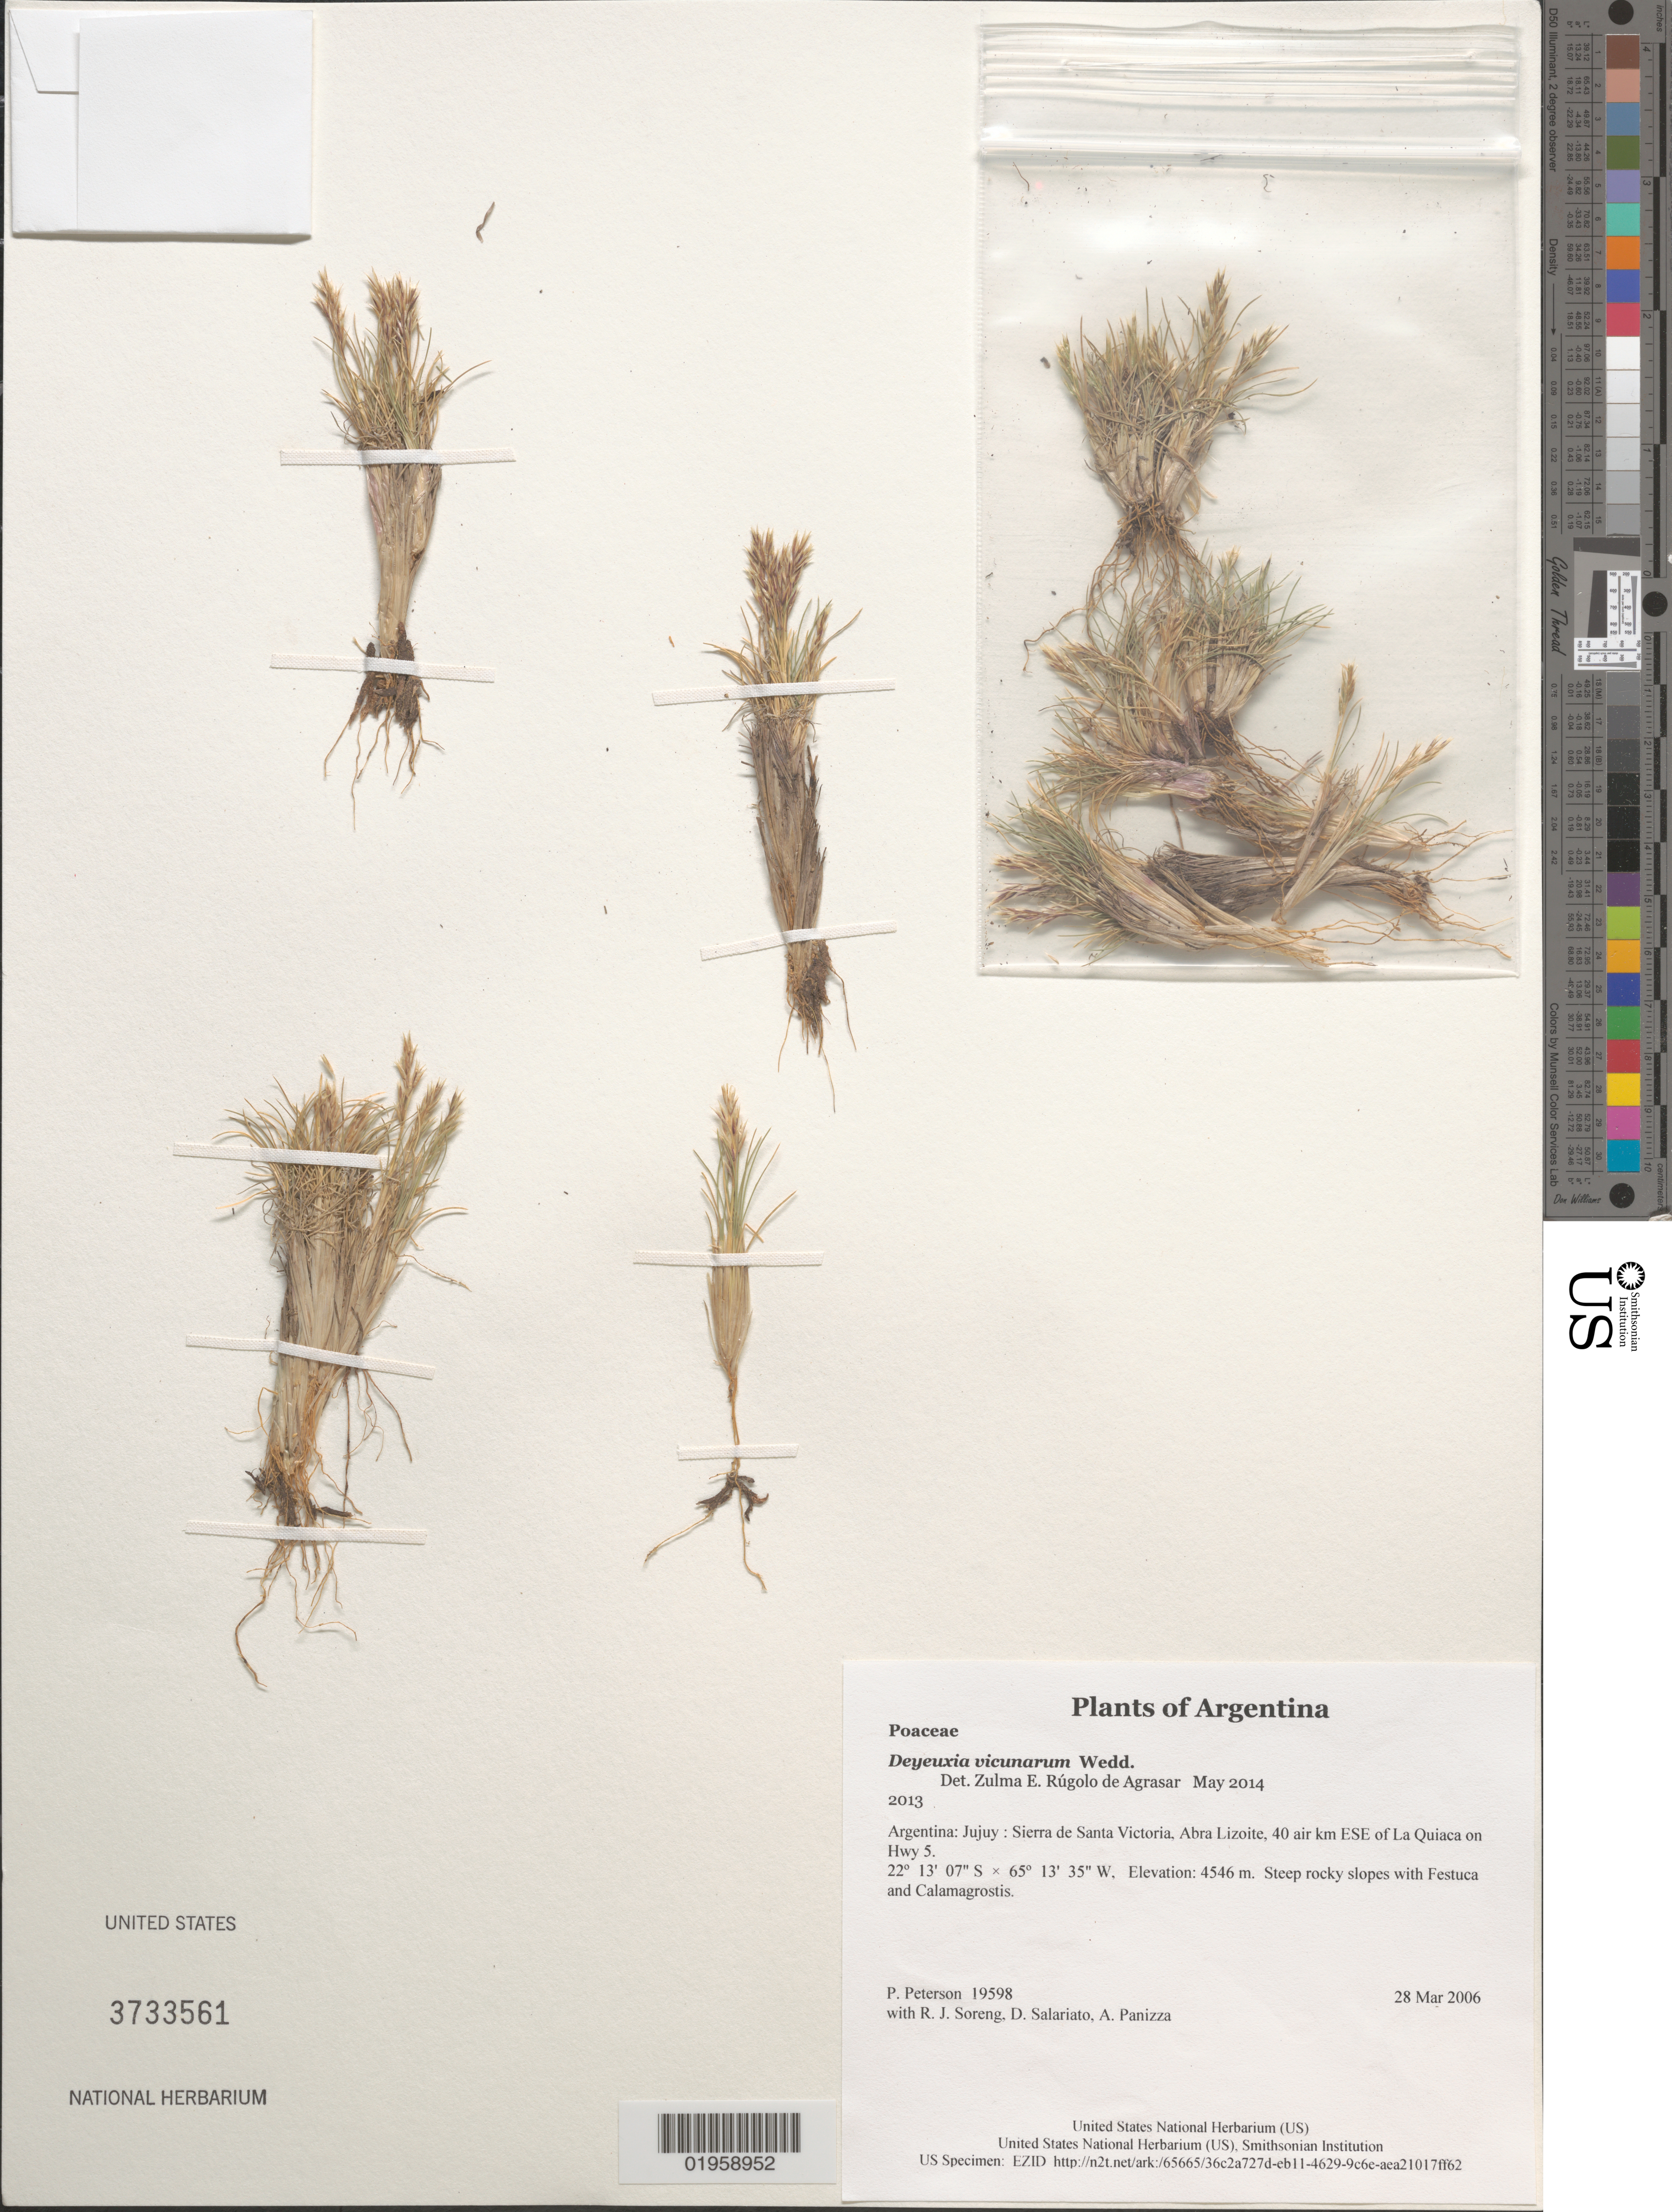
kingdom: Plantae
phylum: Tracheophyta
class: Liliopsida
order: Poales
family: Poaceae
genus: Deyeuxia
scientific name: Deyeuxia vicunarum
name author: Wedd.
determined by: Rúgolo de Agrasar, Z. E.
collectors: P. M. Peterson, R. J. Soreng, D. Salariato & A. Panizza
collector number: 19598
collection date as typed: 28 Mar 2006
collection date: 2006-03-28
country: Argentina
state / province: Jujuy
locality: Sierra de Santa Victoria, Abra Lizoite, 40 air km ESE of La Quiaca on Hwy 5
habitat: Steep rocky slopes with Festuca and Calamagrostis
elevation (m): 4546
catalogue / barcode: US 3733561